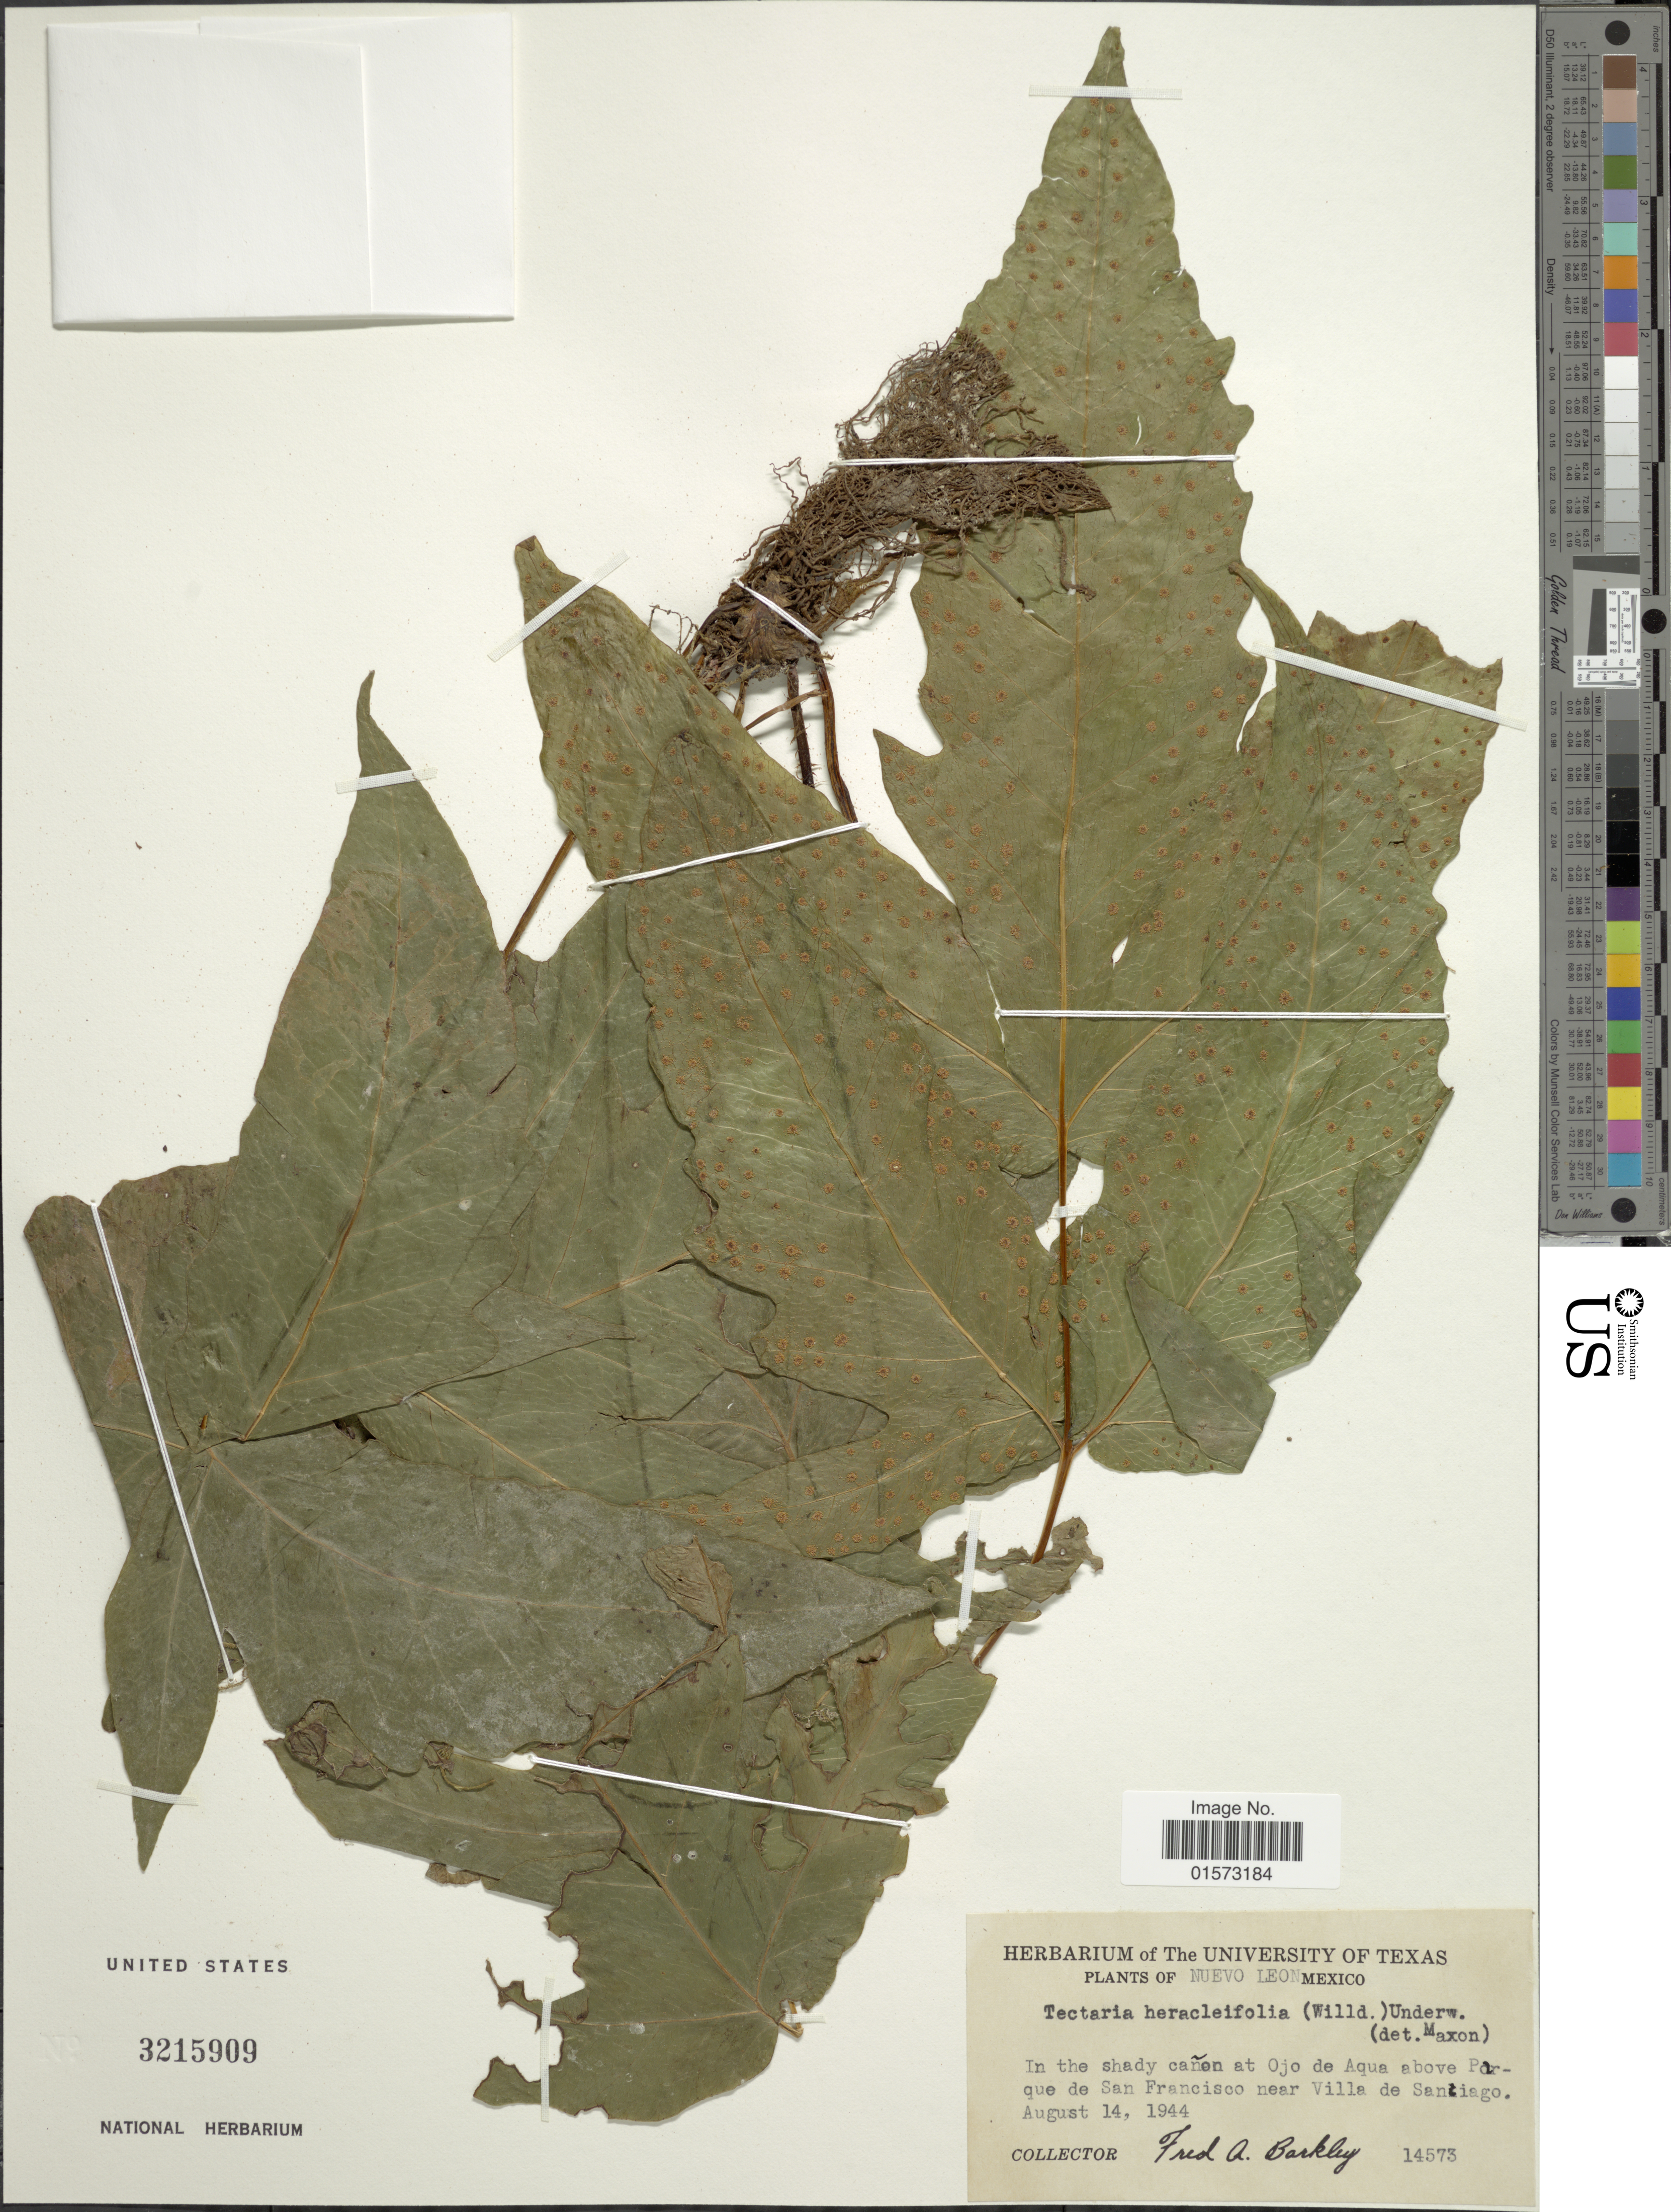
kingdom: Plantae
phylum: Tracheophyta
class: Polypodiopsida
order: Polypodiales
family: Tectariaceae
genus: Tectaria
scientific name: Tectaria heracleifolia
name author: (Willd.) Underw.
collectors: F. A. Barkley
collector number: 14573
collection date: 1944-08-14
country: Mexico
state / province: Nuevo León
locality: In the shady canon at Ojo de Aqua above Porque de San Francisco near Villa de Santiago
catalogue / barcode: US 3215909